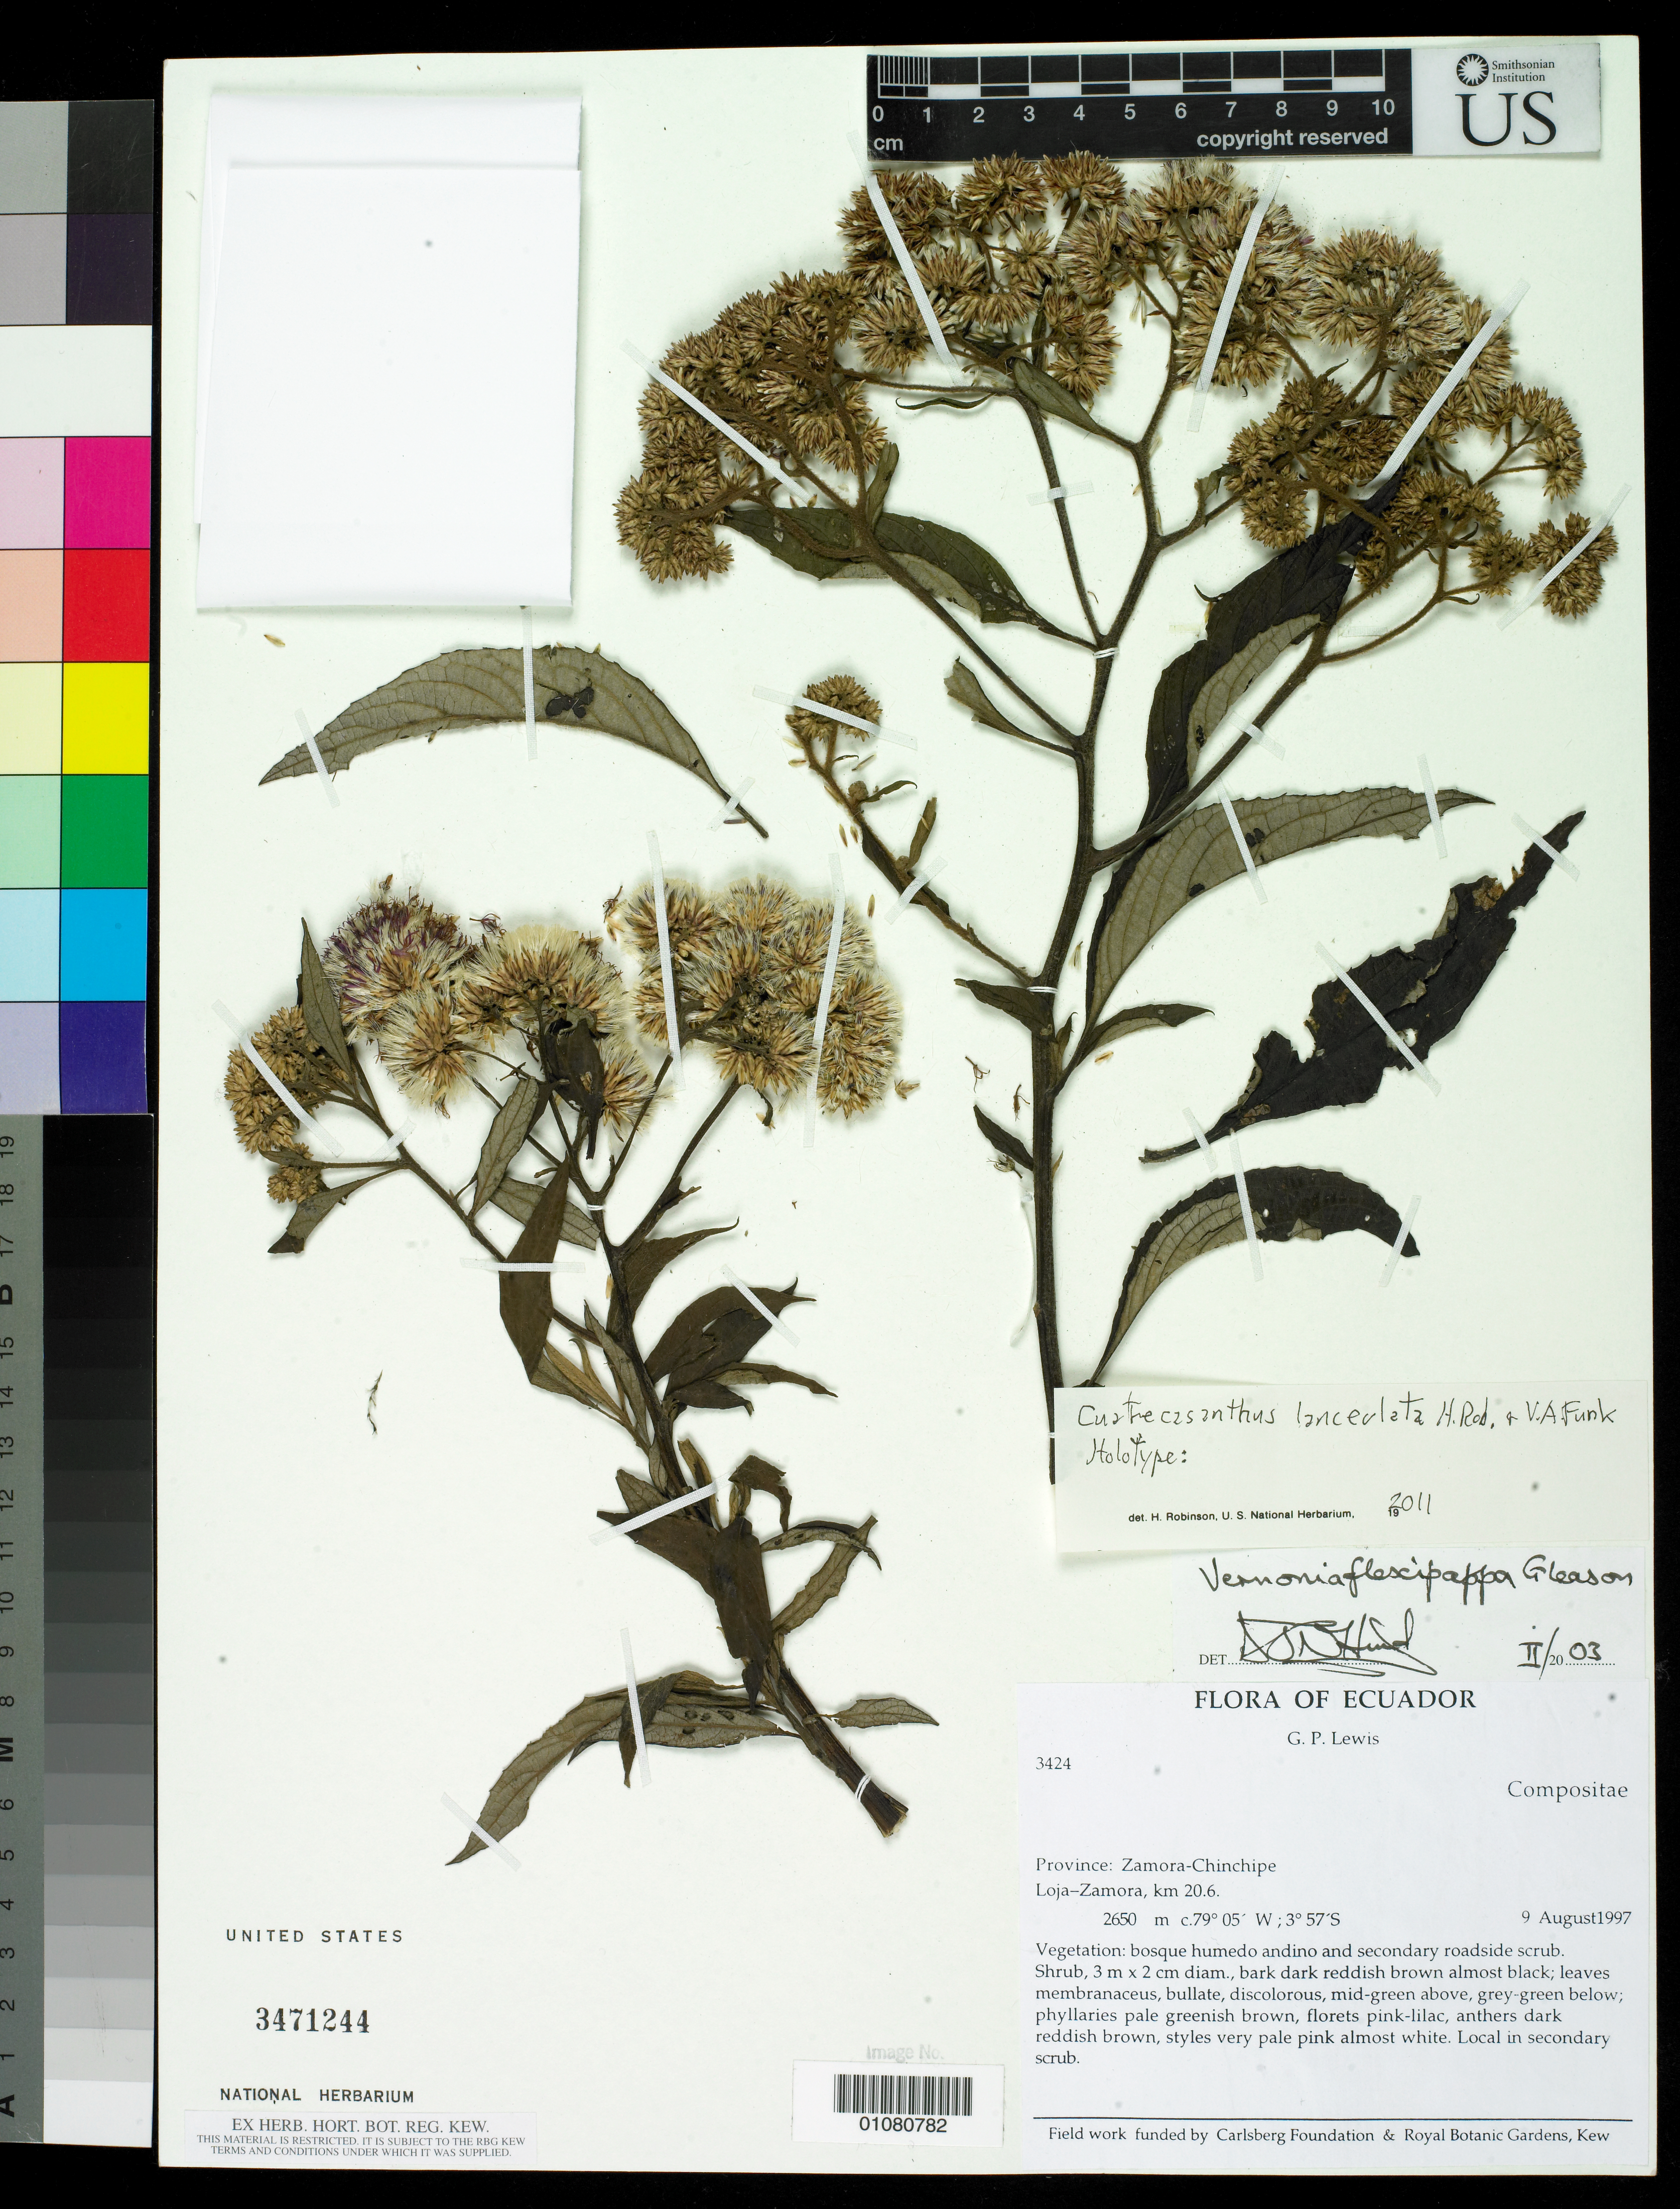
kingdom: Plantae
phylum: Tracheophyta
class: Magnoliopsida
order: Asterales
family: Asteraceae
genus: Cuatrecasanthus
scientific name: Cuatrecasanthus lanceolatus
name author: H. Rob. & V.A. Funk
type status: Holotype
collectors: G. P. Lewis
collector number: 3424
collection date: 1997-08-09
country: Ecuador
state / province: Zamora-Chinchipe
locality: Province: Zamora-Chinchipe. Loja-Zamora, km 20.6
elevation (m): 2650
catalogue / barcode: US 3471244